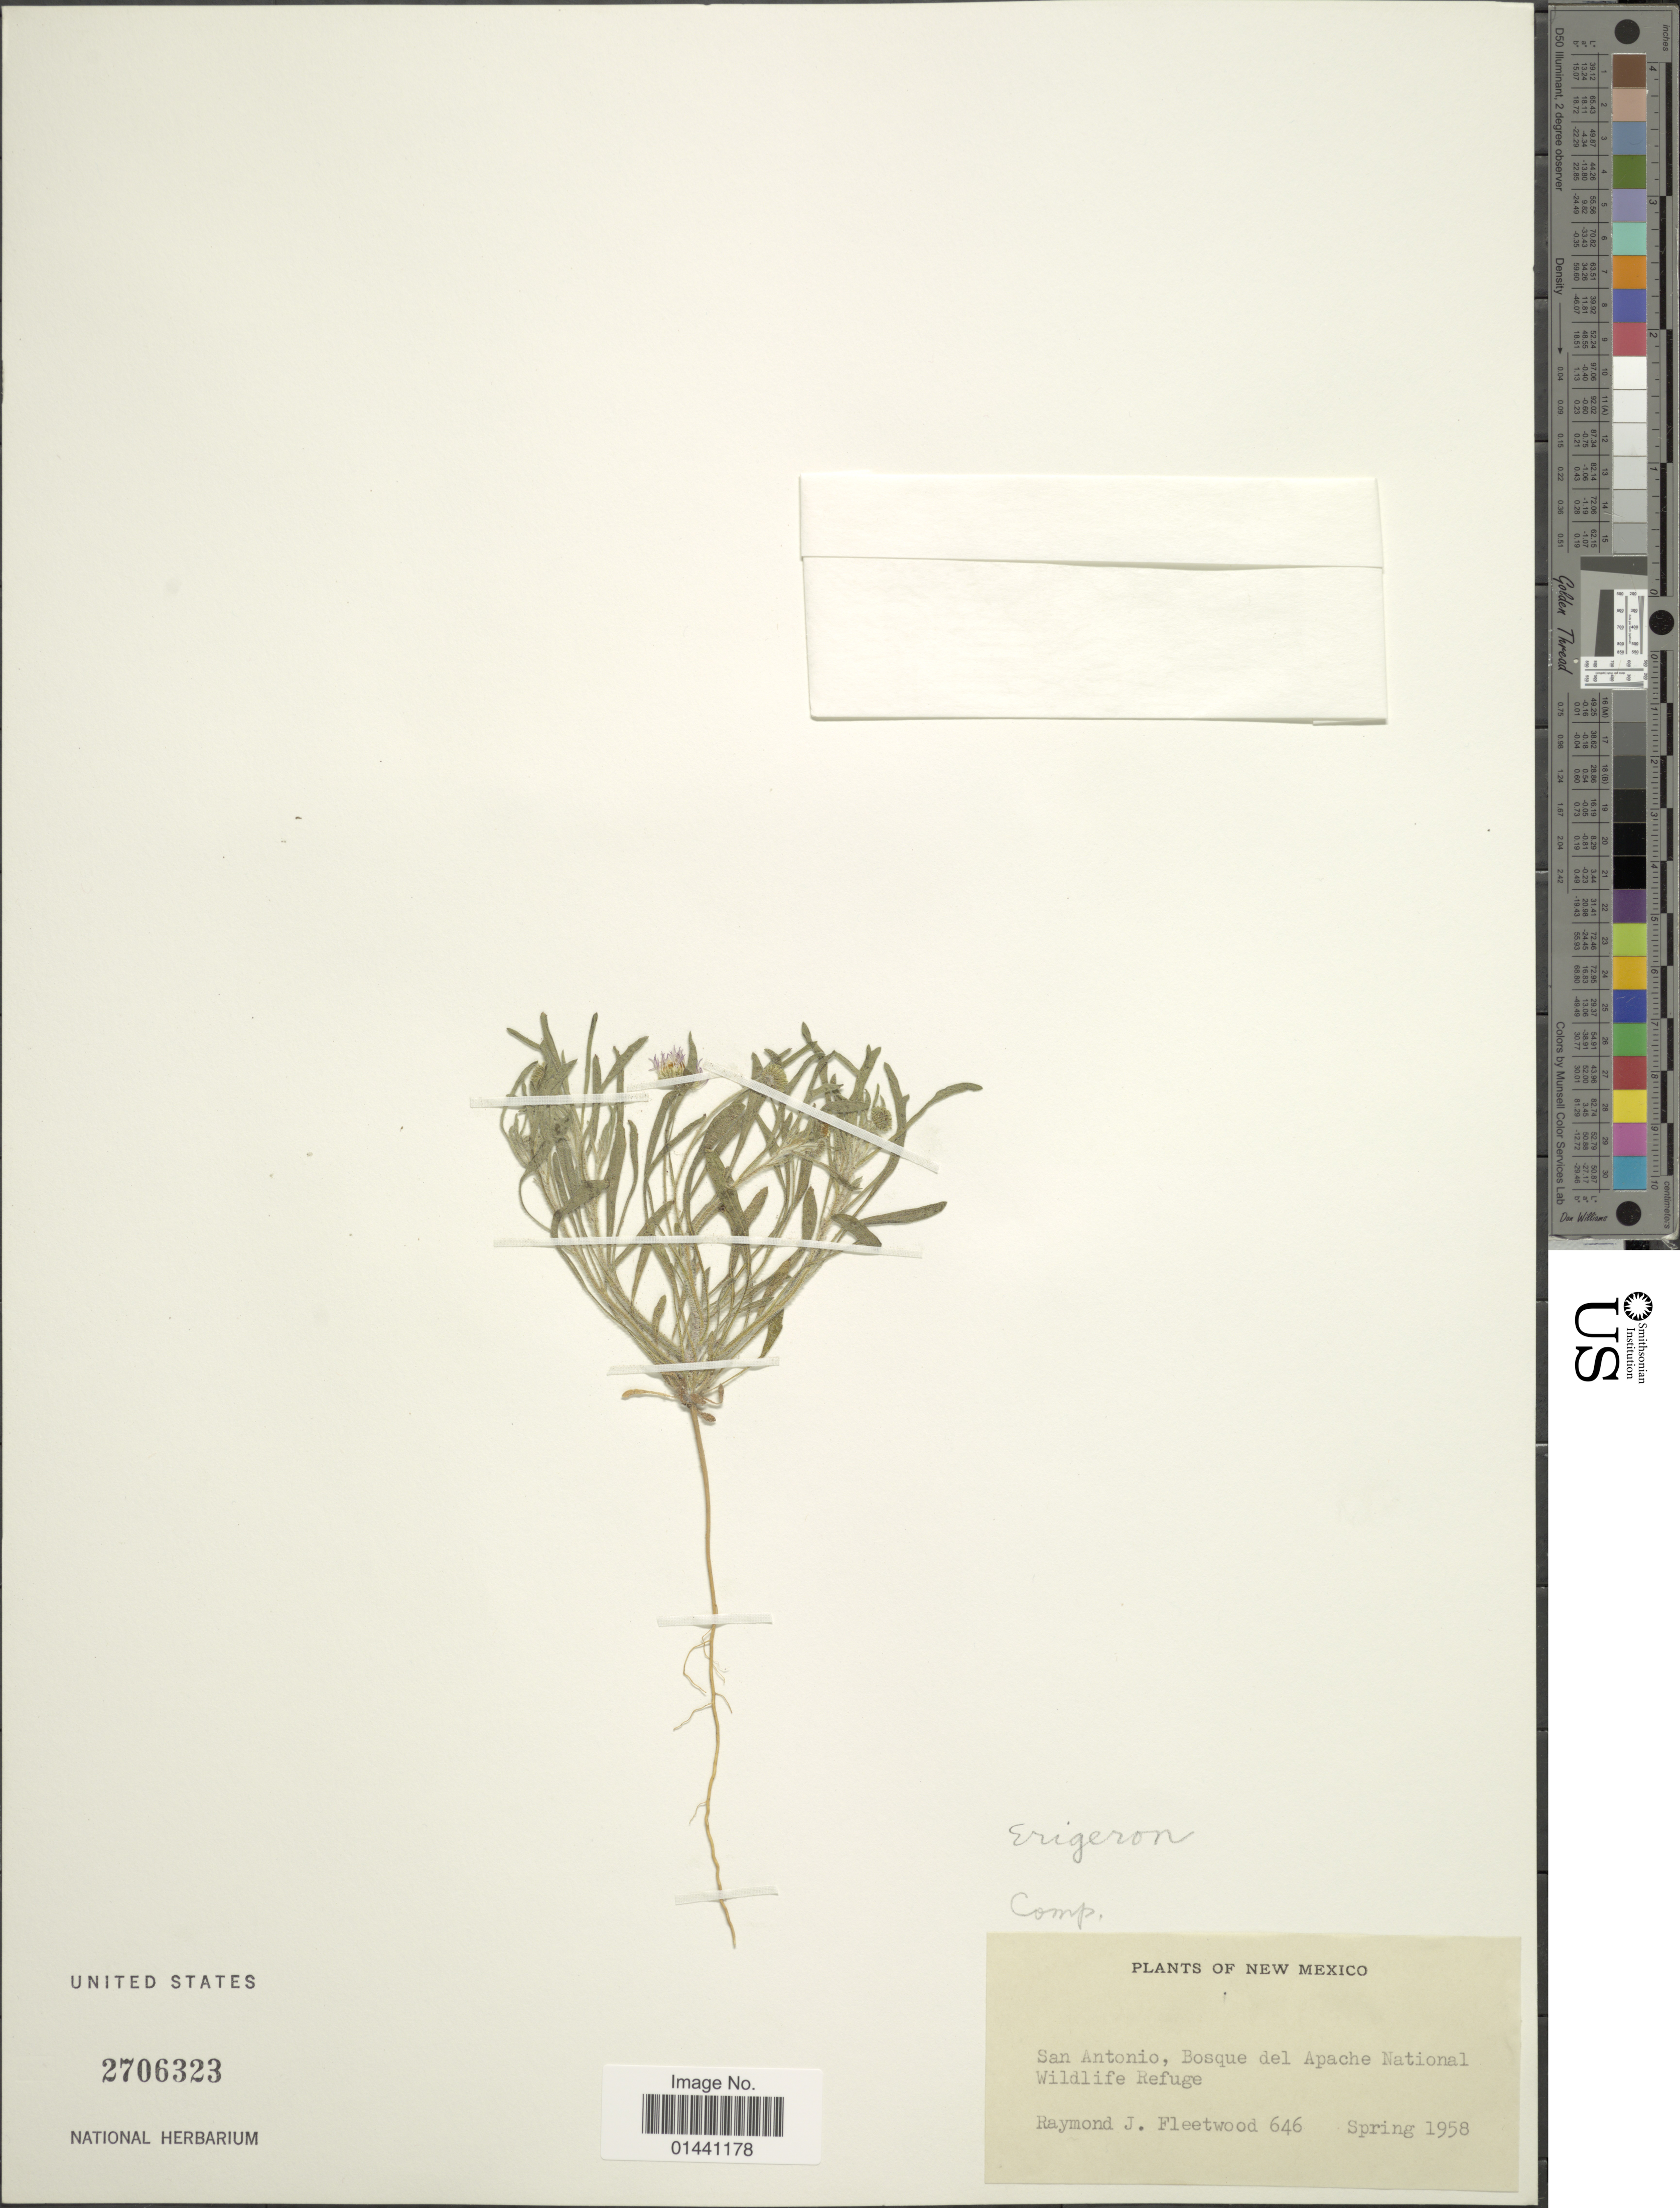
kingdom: Plantae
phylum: Tracheophyta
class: Magnoliopsida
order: Asterales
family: Asteraceae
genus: Erigeron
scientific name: Erigeron sp.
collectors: R. J. Fleetwood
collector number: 646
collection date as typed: Spring 1958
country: United States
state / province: New Mexico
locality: San Antonio, Bosque del Apache National Wildlife Refuge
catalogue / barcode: US 2706323